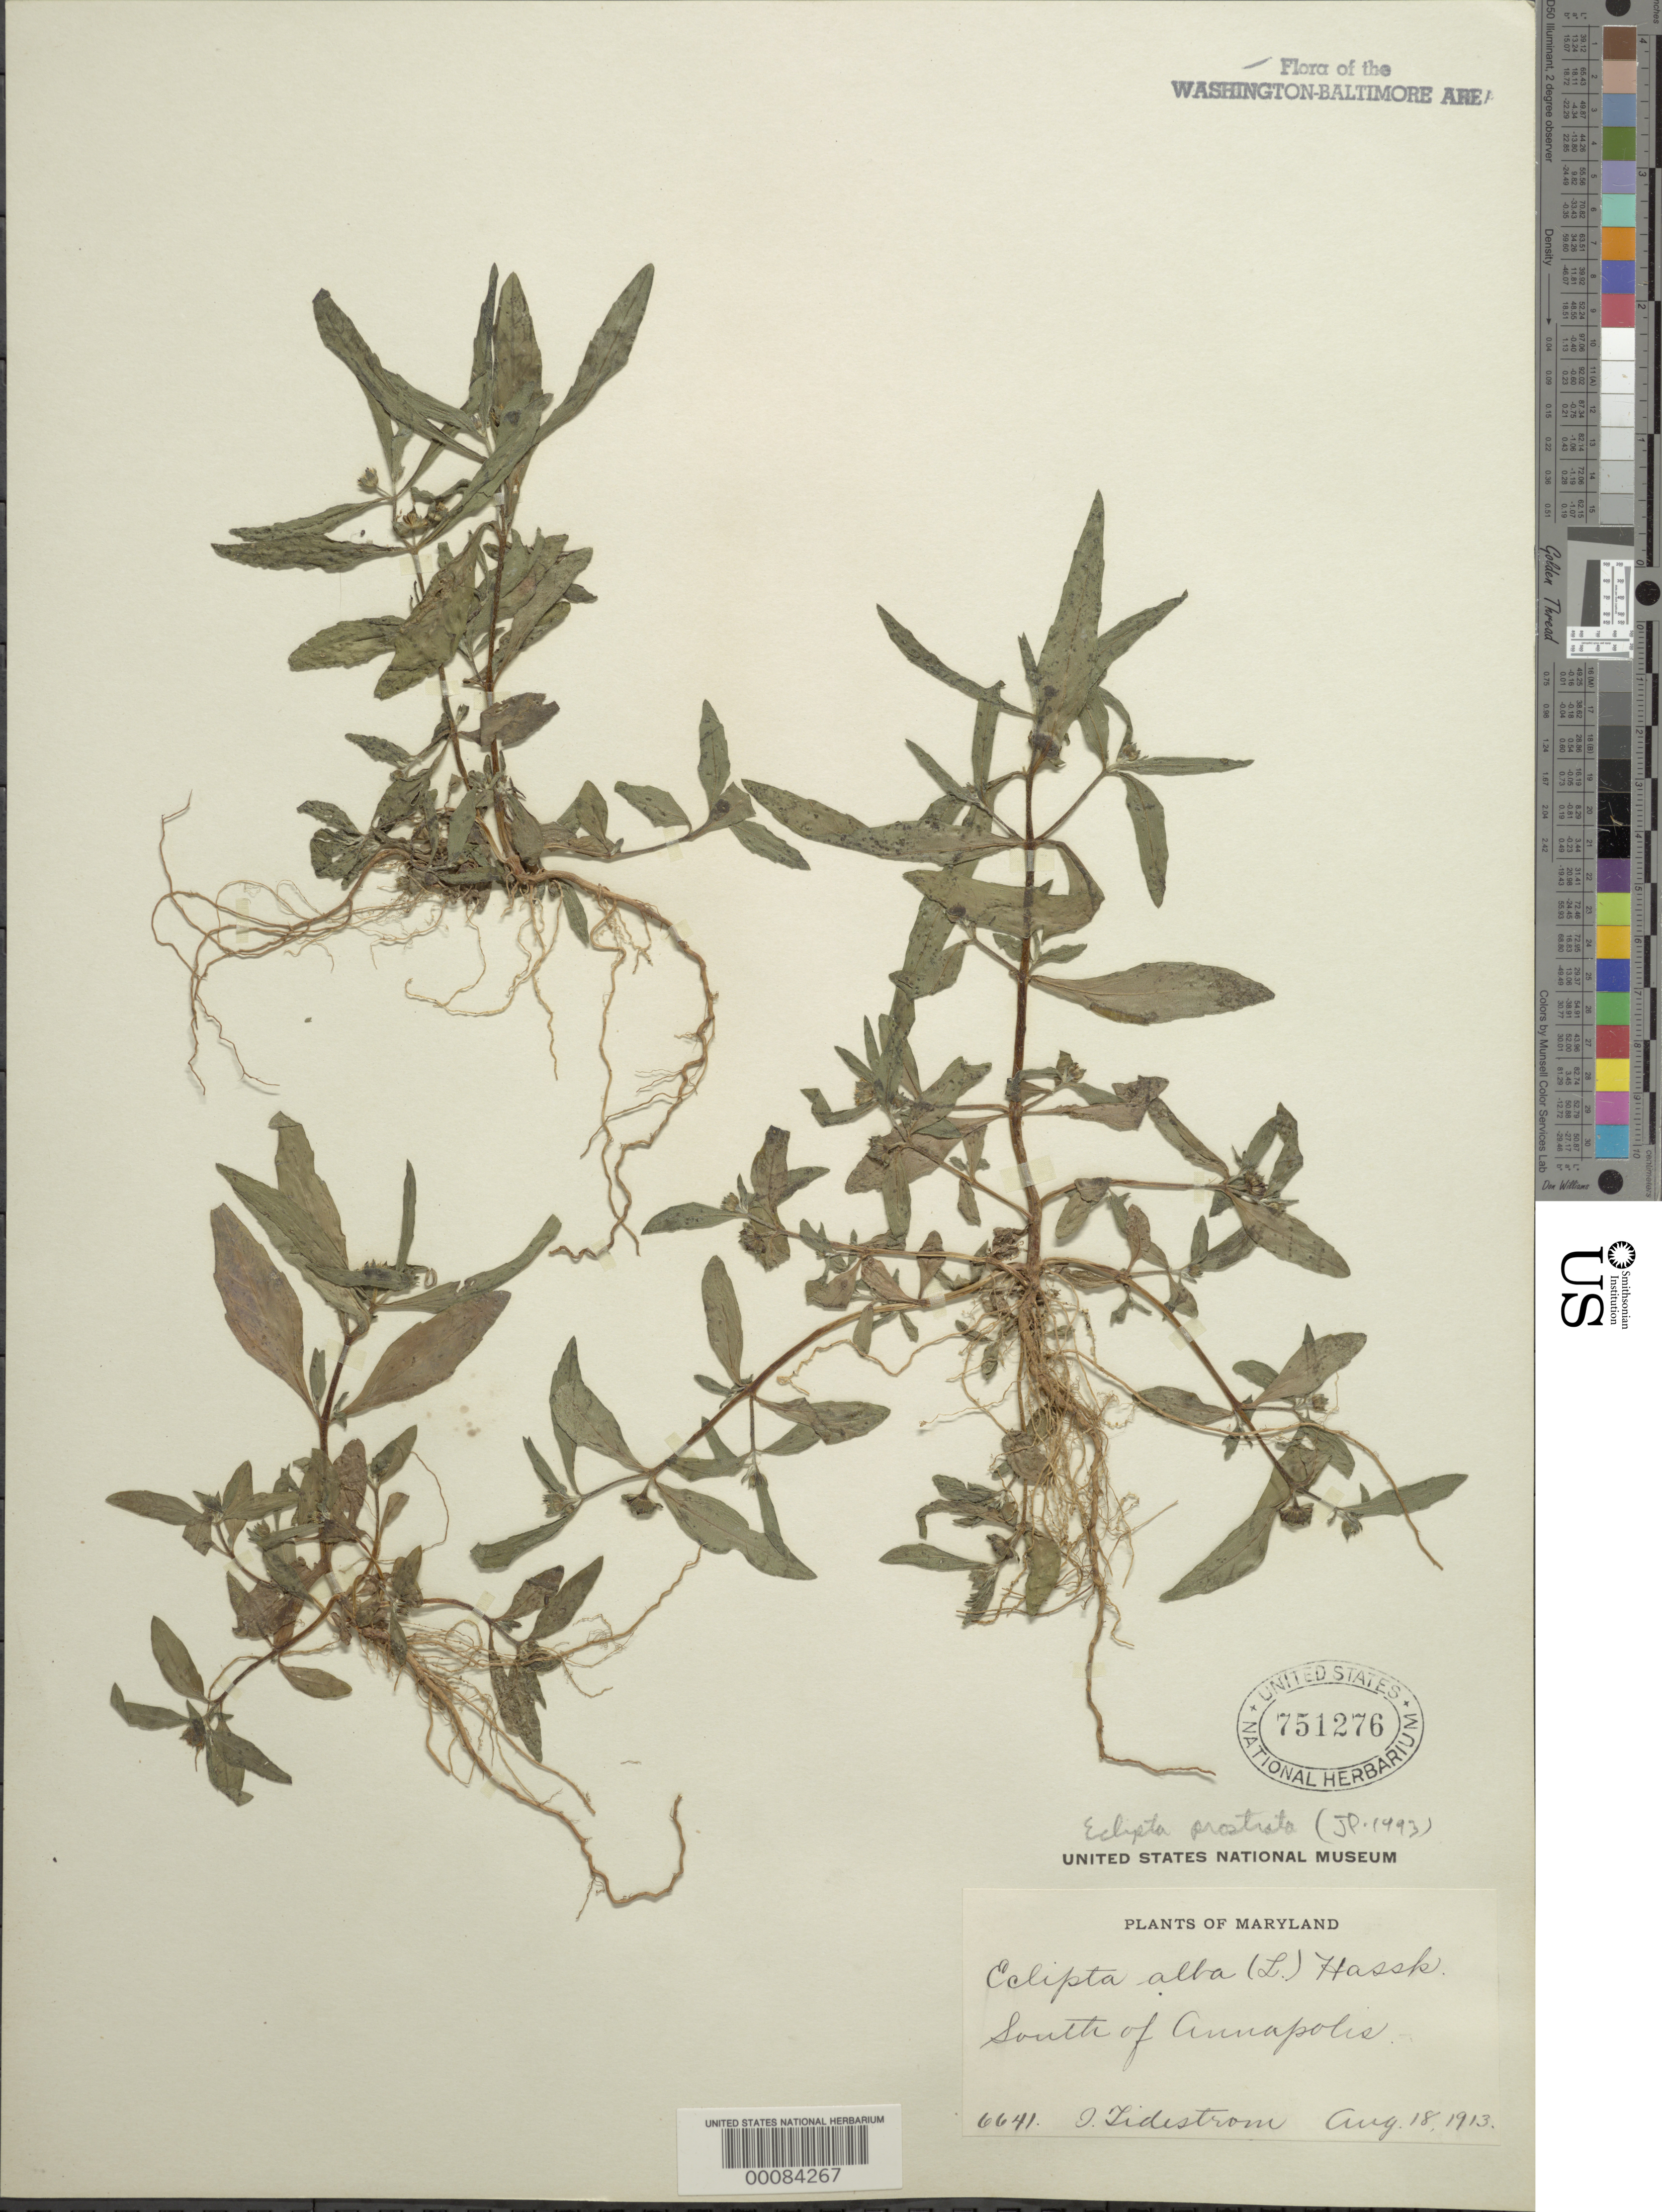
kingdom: Plantae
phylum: Tracheophyta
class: Magnoliopsida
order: Asterales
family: Asteraceae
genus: Eclipta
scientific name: Eclipta prostrata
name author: (L.) L.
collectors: I. F. Tidestrom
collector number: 6641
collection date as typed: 18 Aug 1913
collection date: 1913-08-18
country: United States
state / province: Maryland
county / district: Anne Arundel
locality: South of Annapolis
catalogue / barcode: US 751276